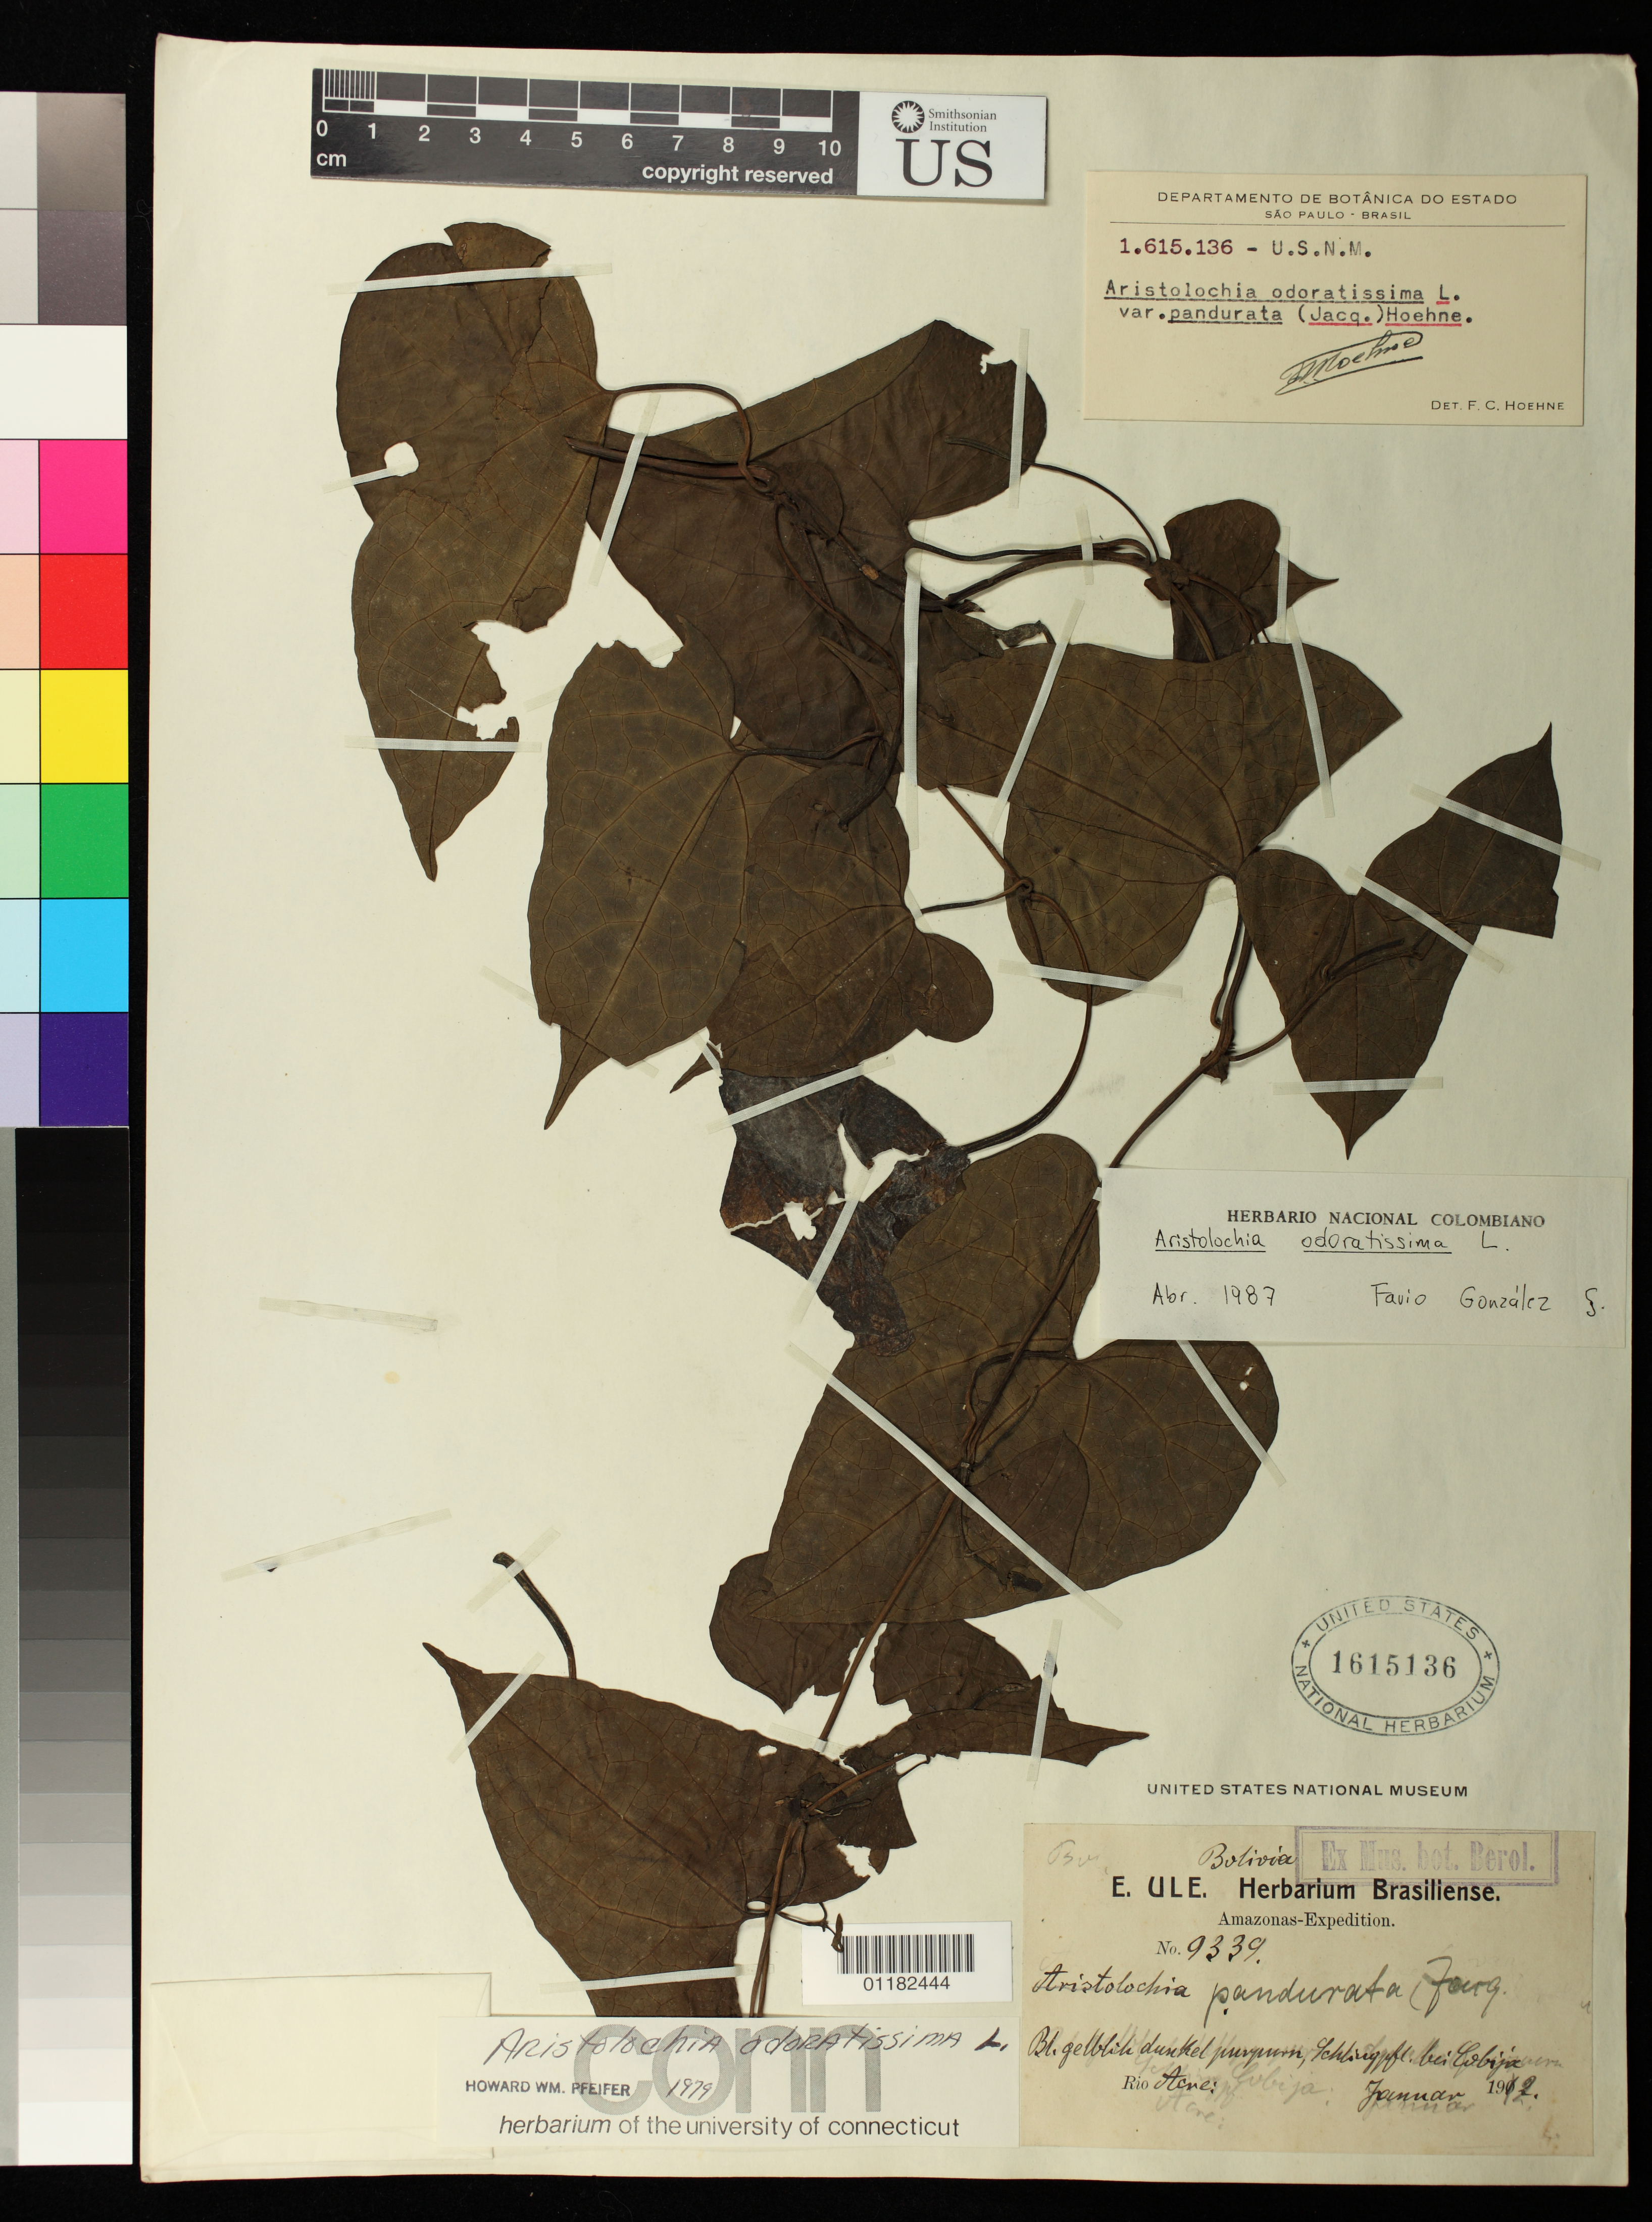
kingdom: Plantae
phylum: Tracheophyta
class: Magnoliopsida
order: Piperales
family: Aristolochiaceae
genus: Aristolochia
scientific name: Aristolochia odoratissima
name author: L.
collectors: E. H. Ule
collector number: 9339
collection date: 1912-01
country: Bolivia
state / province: Pando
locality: Cobija; Amazonas Expedition; Rio Acre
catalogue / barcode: US 1615136